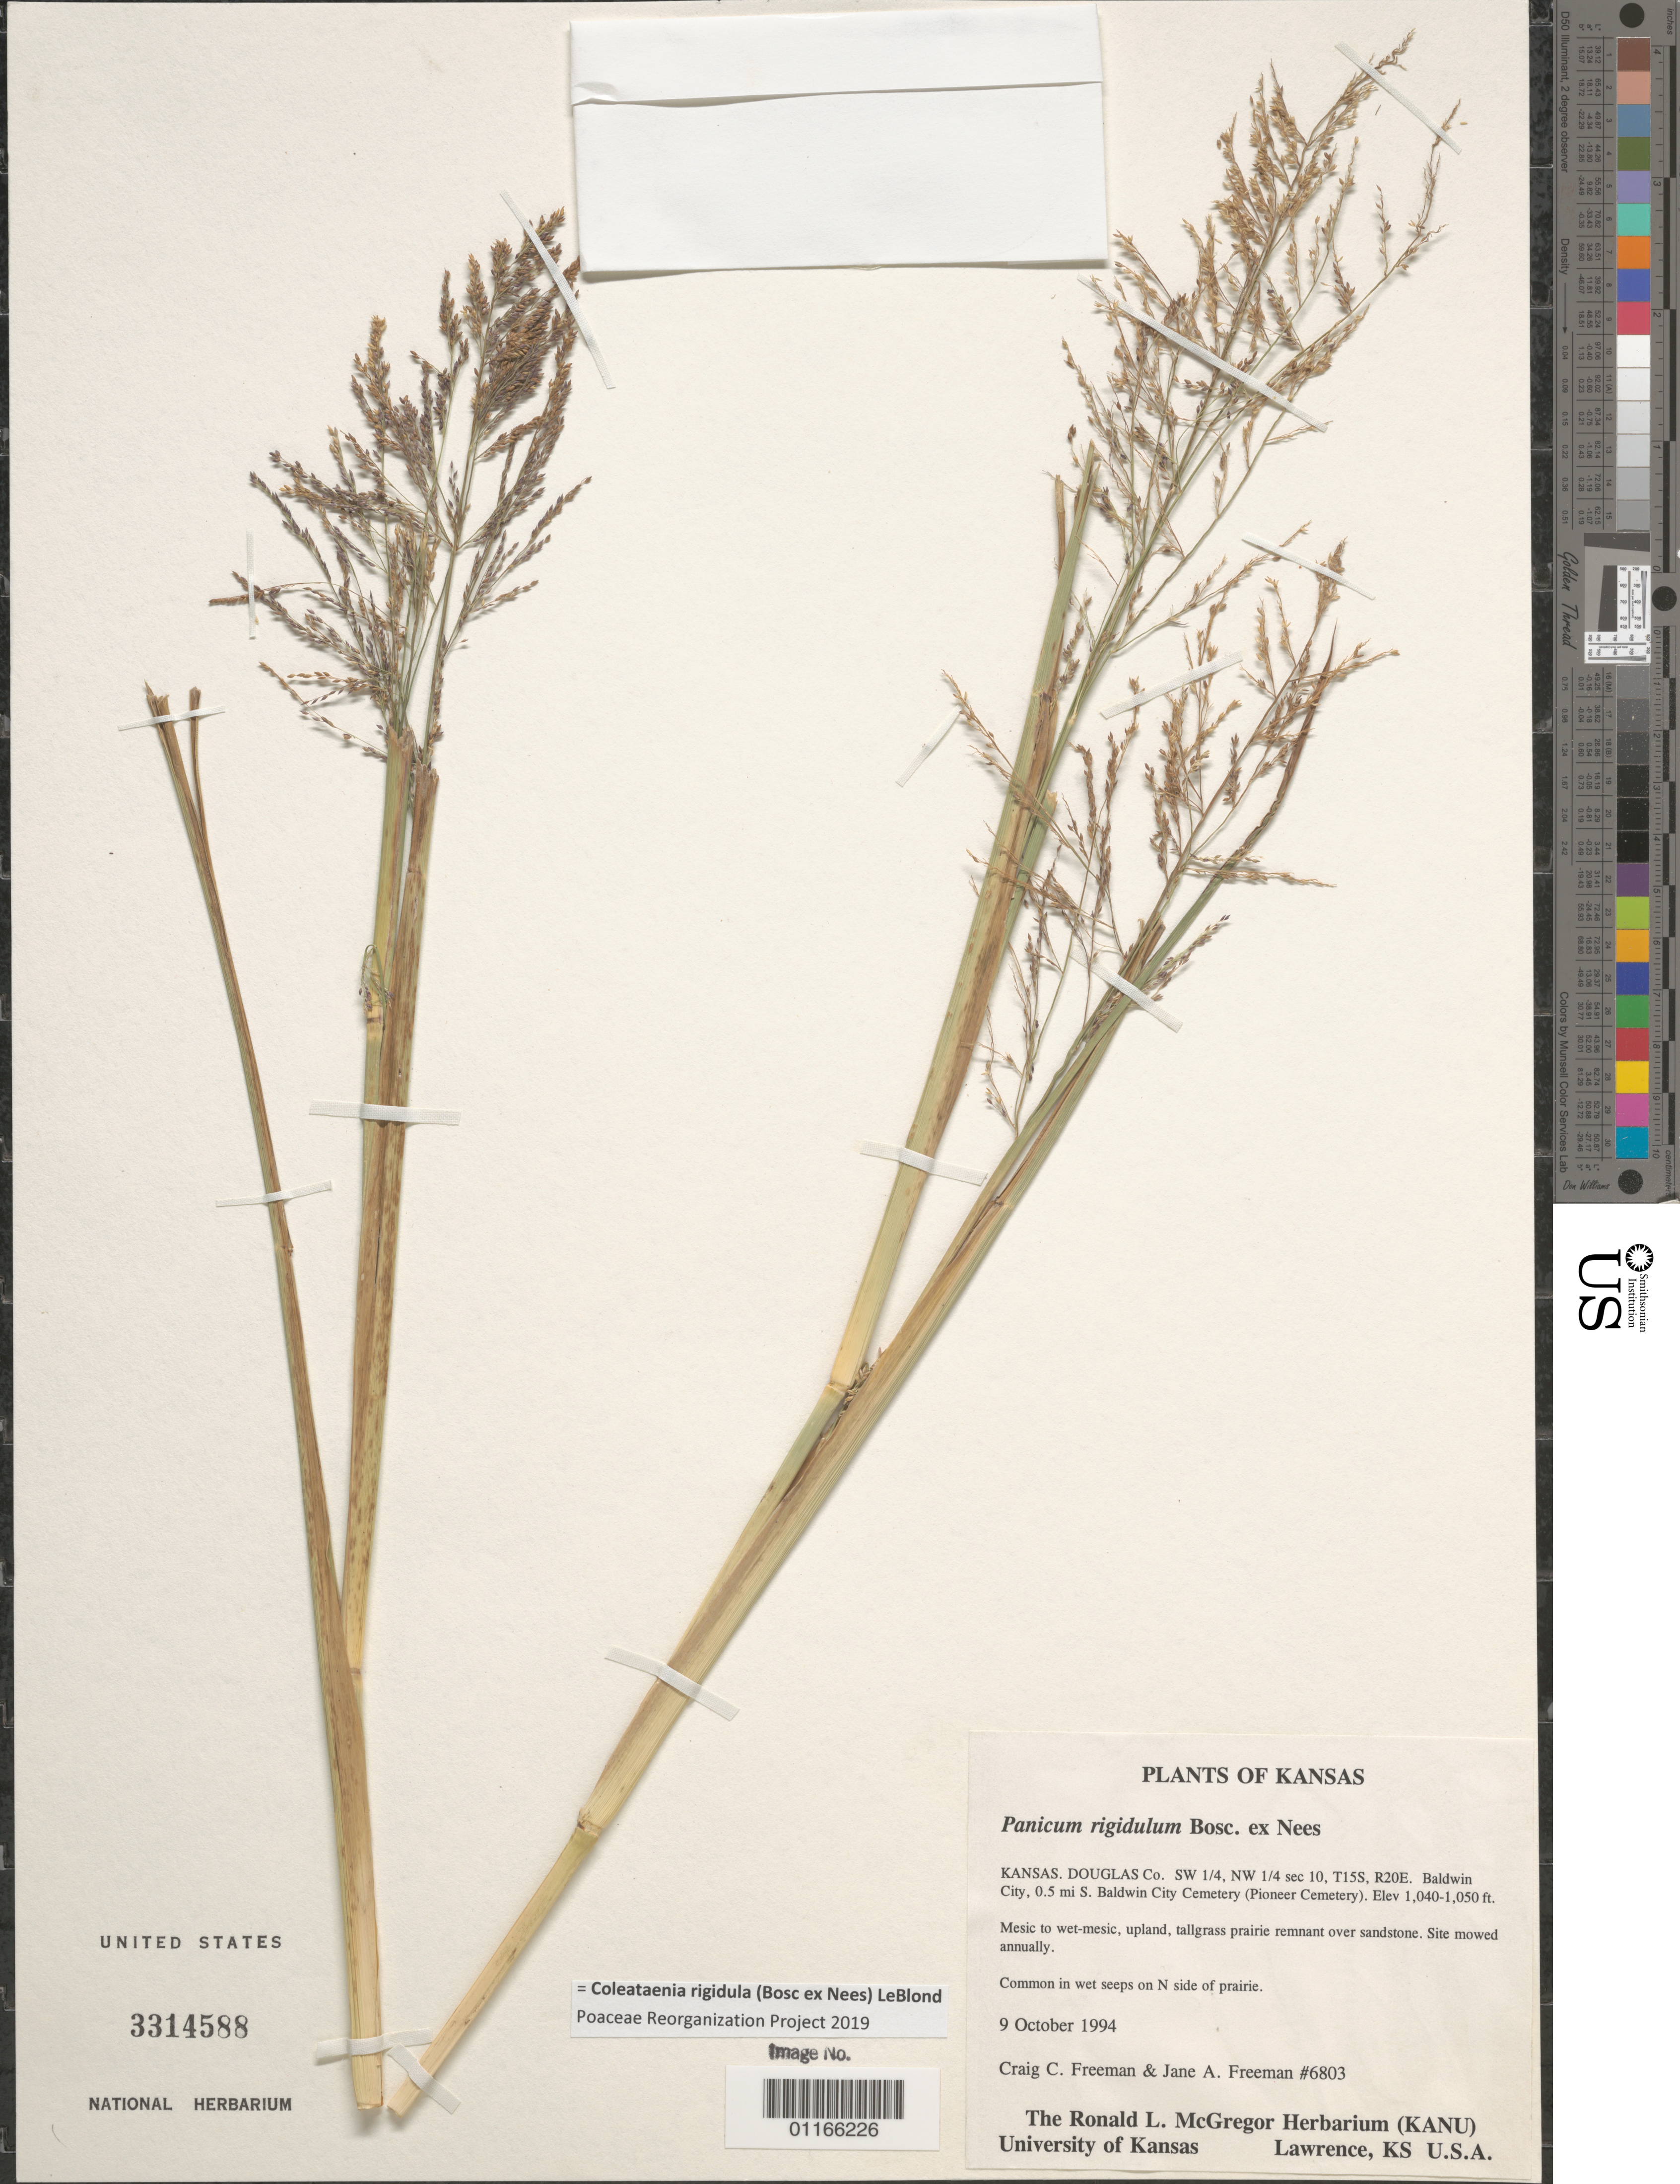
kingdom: Plantae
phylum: Tracheophyta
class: Liliopsida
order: Poales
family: Poaceae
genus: Panicum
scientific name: Panicum rigidulum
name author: Bosc ex Nees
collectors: C. C. Freeman & J. Freeman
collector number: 6803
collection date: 1994-10-09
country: United States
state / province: Kansas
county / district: Douglas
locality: SW 1/4, NW 1/4 sec 10, T15S, R20E. Baldwin City, 0.5 mi S. Baldwin City Cemetery (Pioneer Cemetery).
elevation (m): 1040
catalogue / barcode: US 3314588